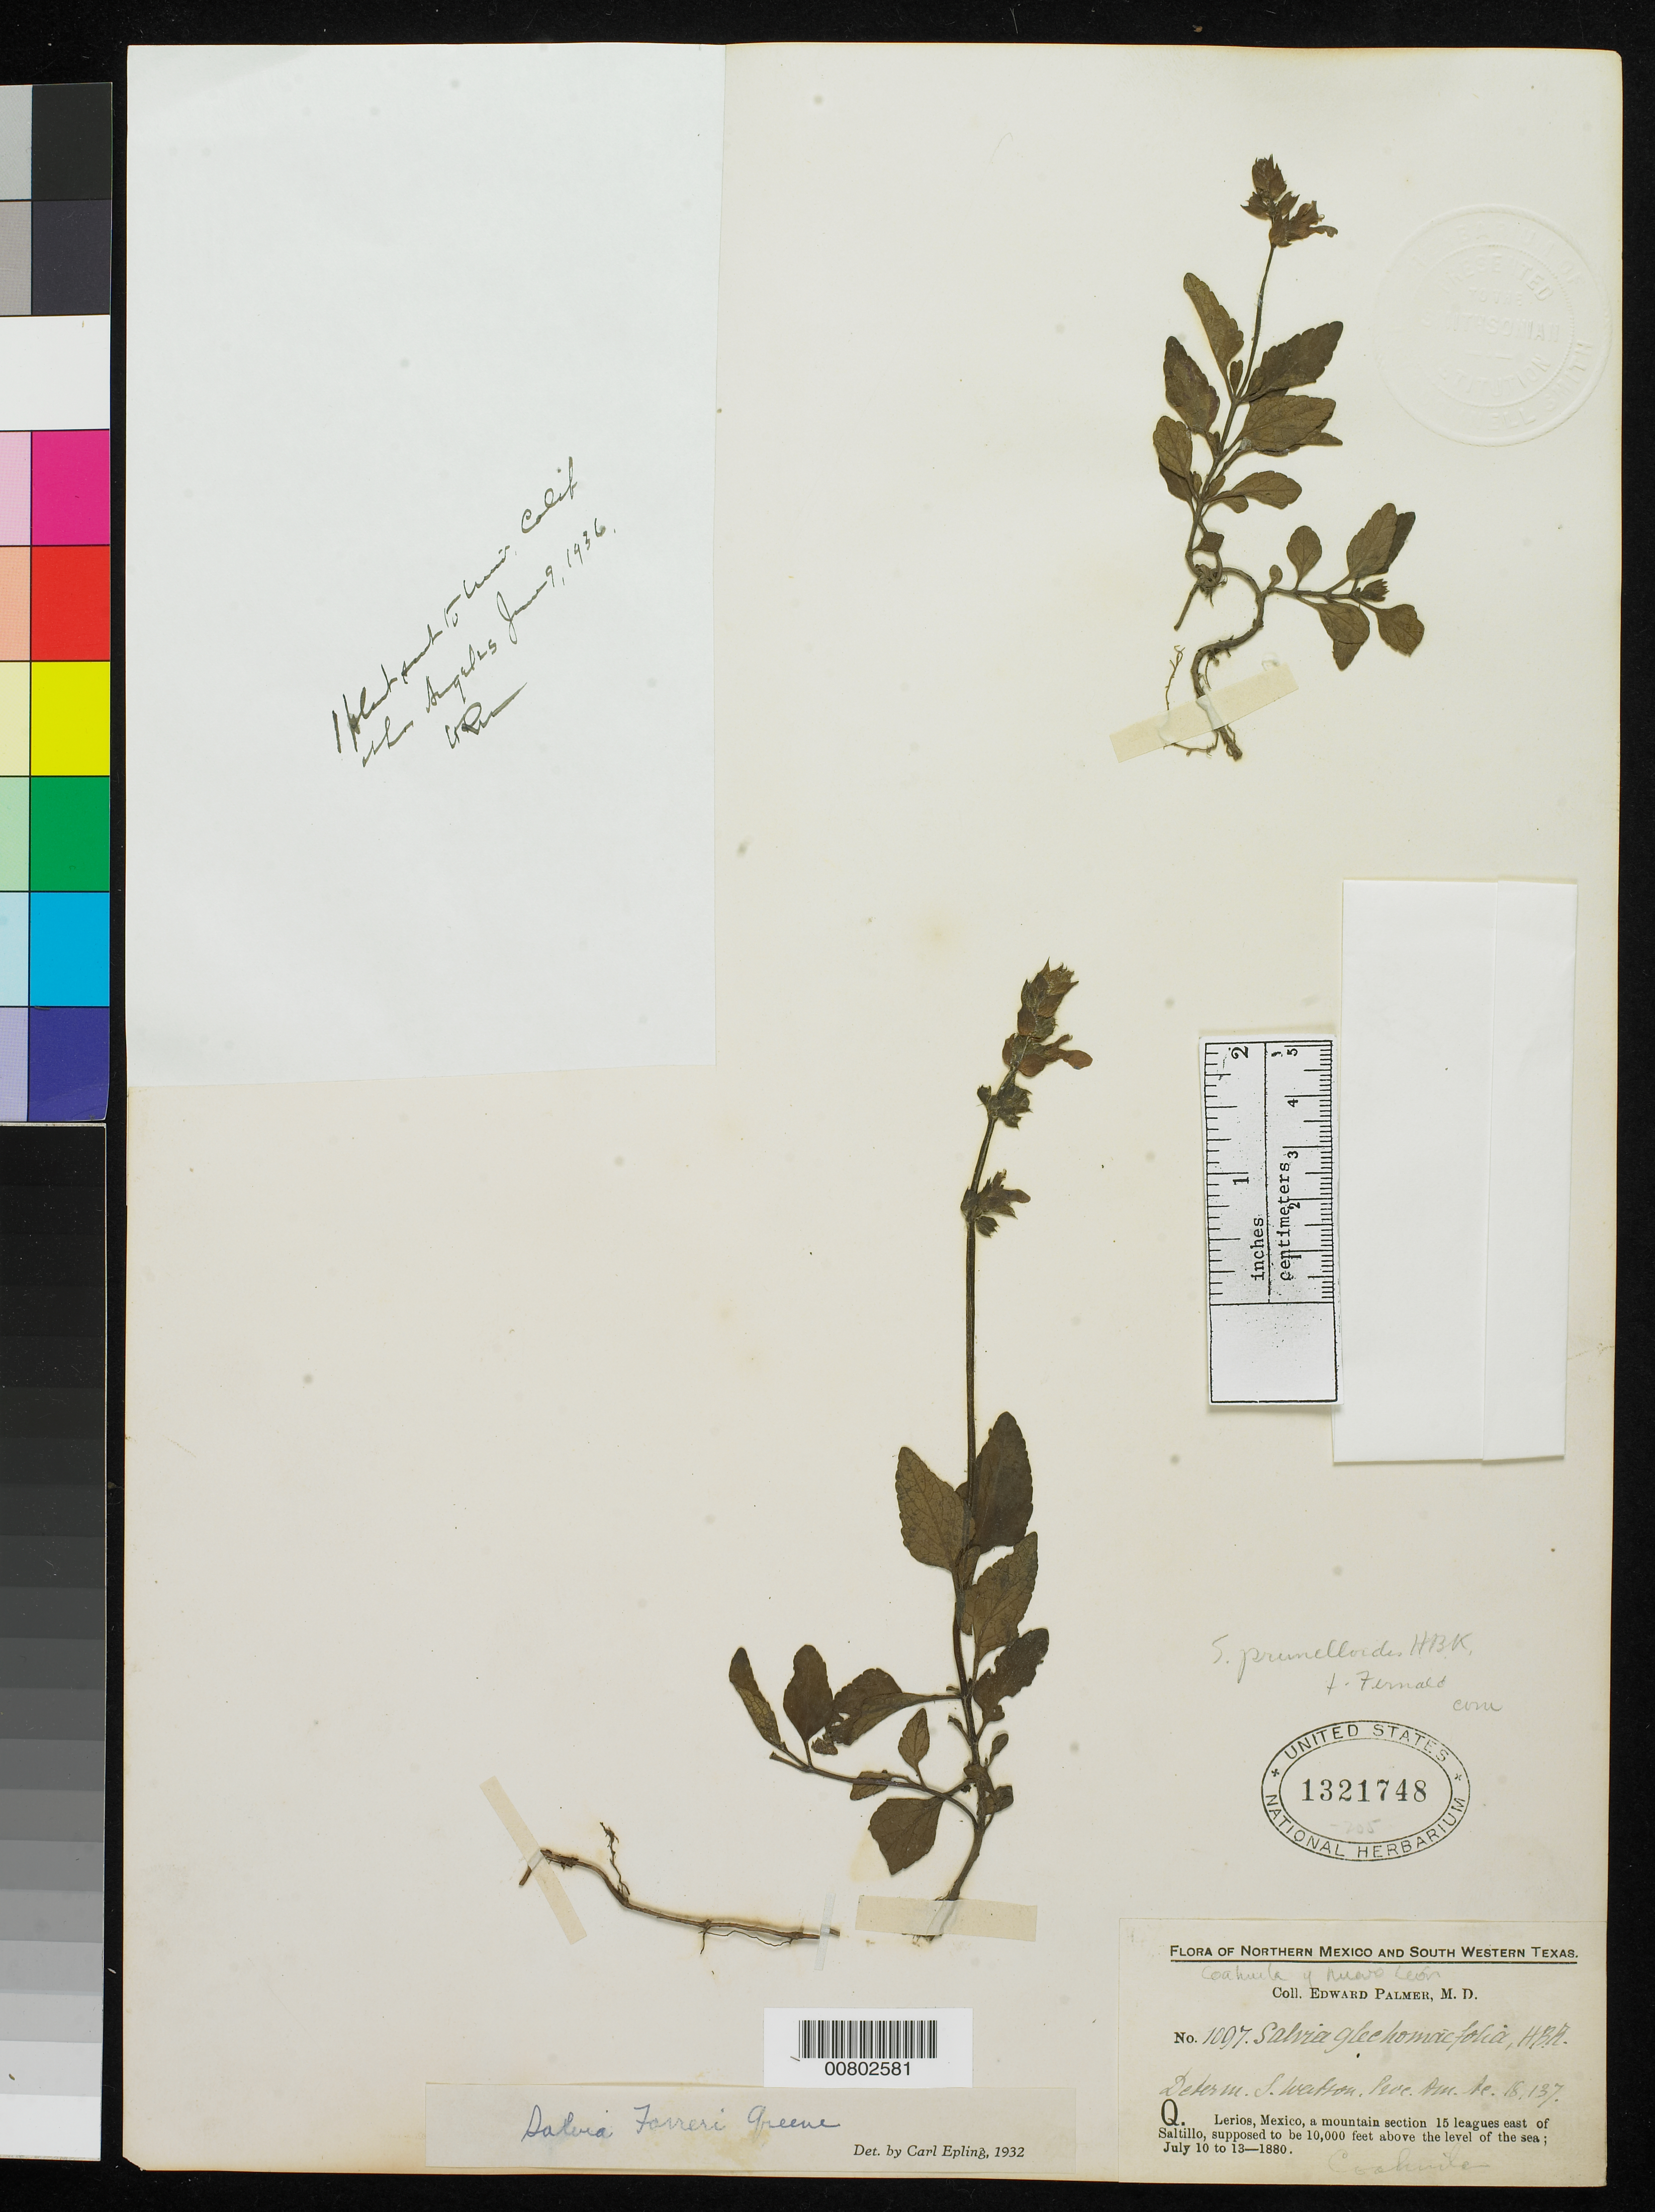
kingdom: Plantae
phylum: Tracheophyta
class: Magnoliopsida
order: Lamiales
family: Lamiaceae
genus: Salvia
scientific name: Salvia farreri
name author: Greene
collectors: E. Palmer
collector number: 1097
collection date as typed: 10 Jul 1880 to 13 Jul 1880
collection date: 1880-07-10/1880-07-13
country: Mexico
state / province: Coahuila / Nuevo León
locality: Q. Lerios, Mexico, a mountain section 15 leagues east of Saltillo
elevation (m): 3048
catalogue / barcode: US 1321748